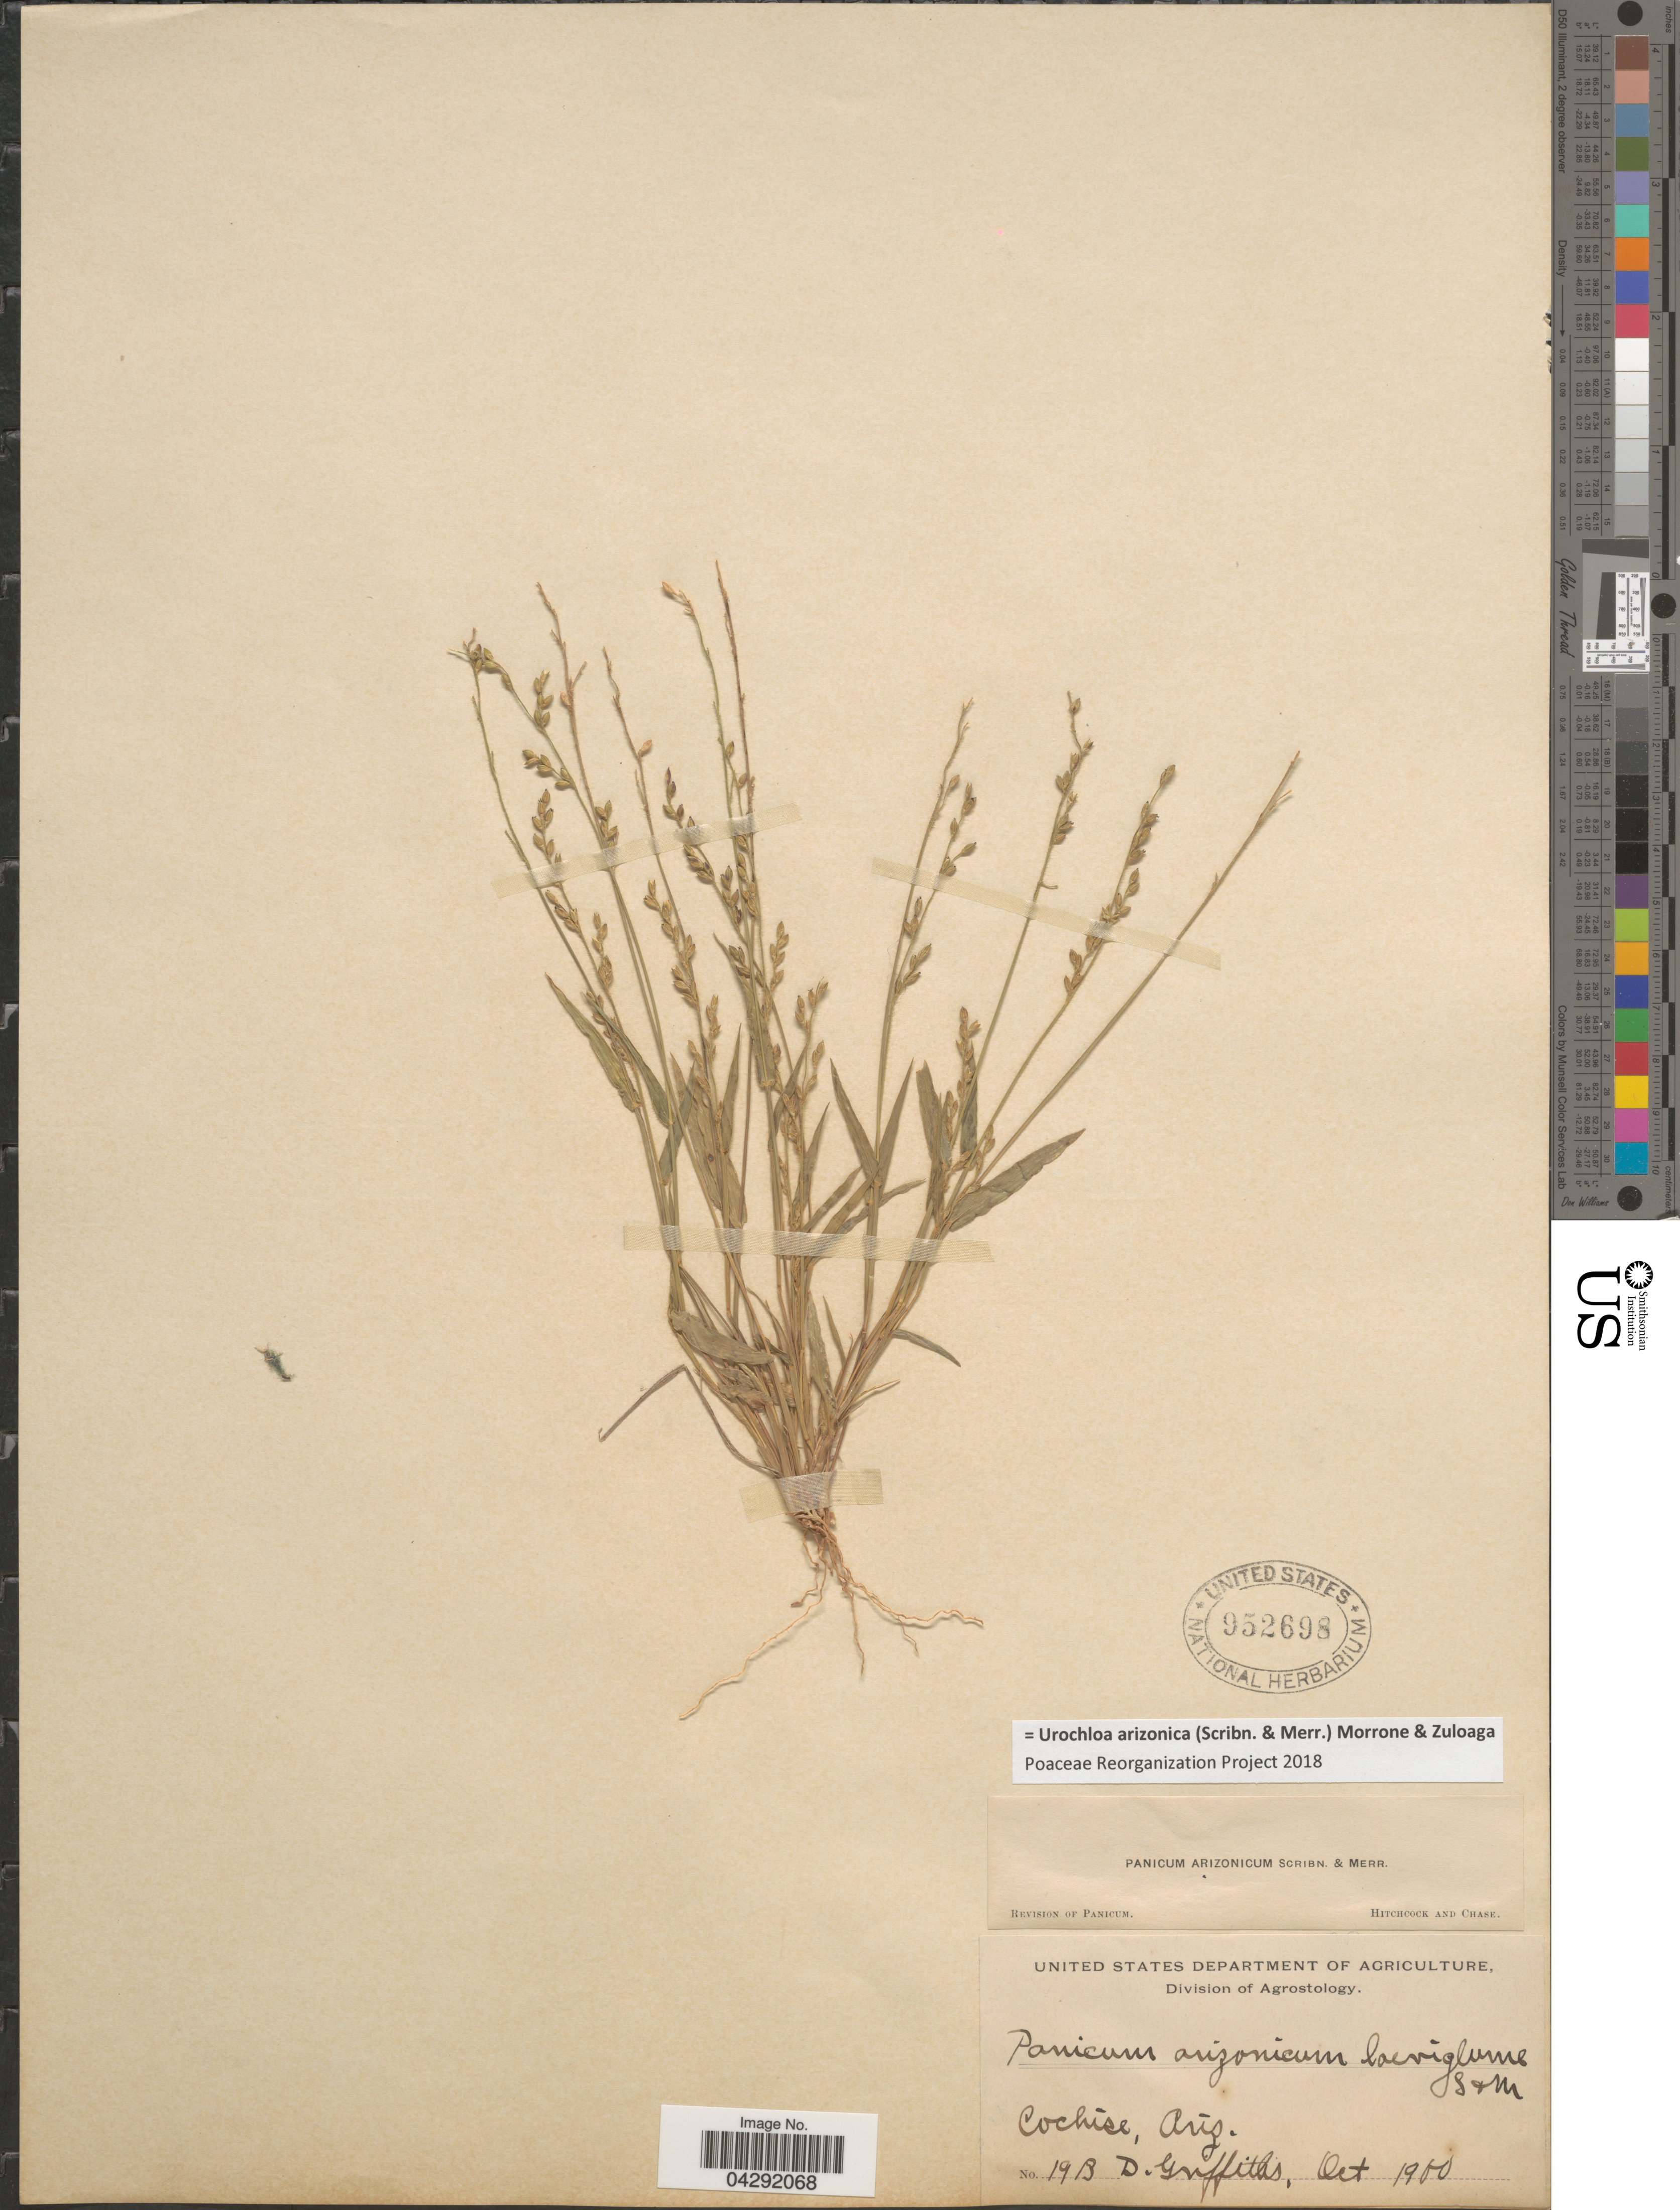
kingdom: Plantae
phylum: Tracheophyta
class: Liliopsida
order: Poales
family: Poaceae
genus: Urochloa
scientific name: Urochloa arizonica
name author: (Scribn. & Merr.) Morrone & Zuloaga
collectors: D. Griffiths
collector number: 1913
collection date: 1900-10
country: United States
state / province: Arizona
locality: Cochise.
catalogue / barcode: US 952698